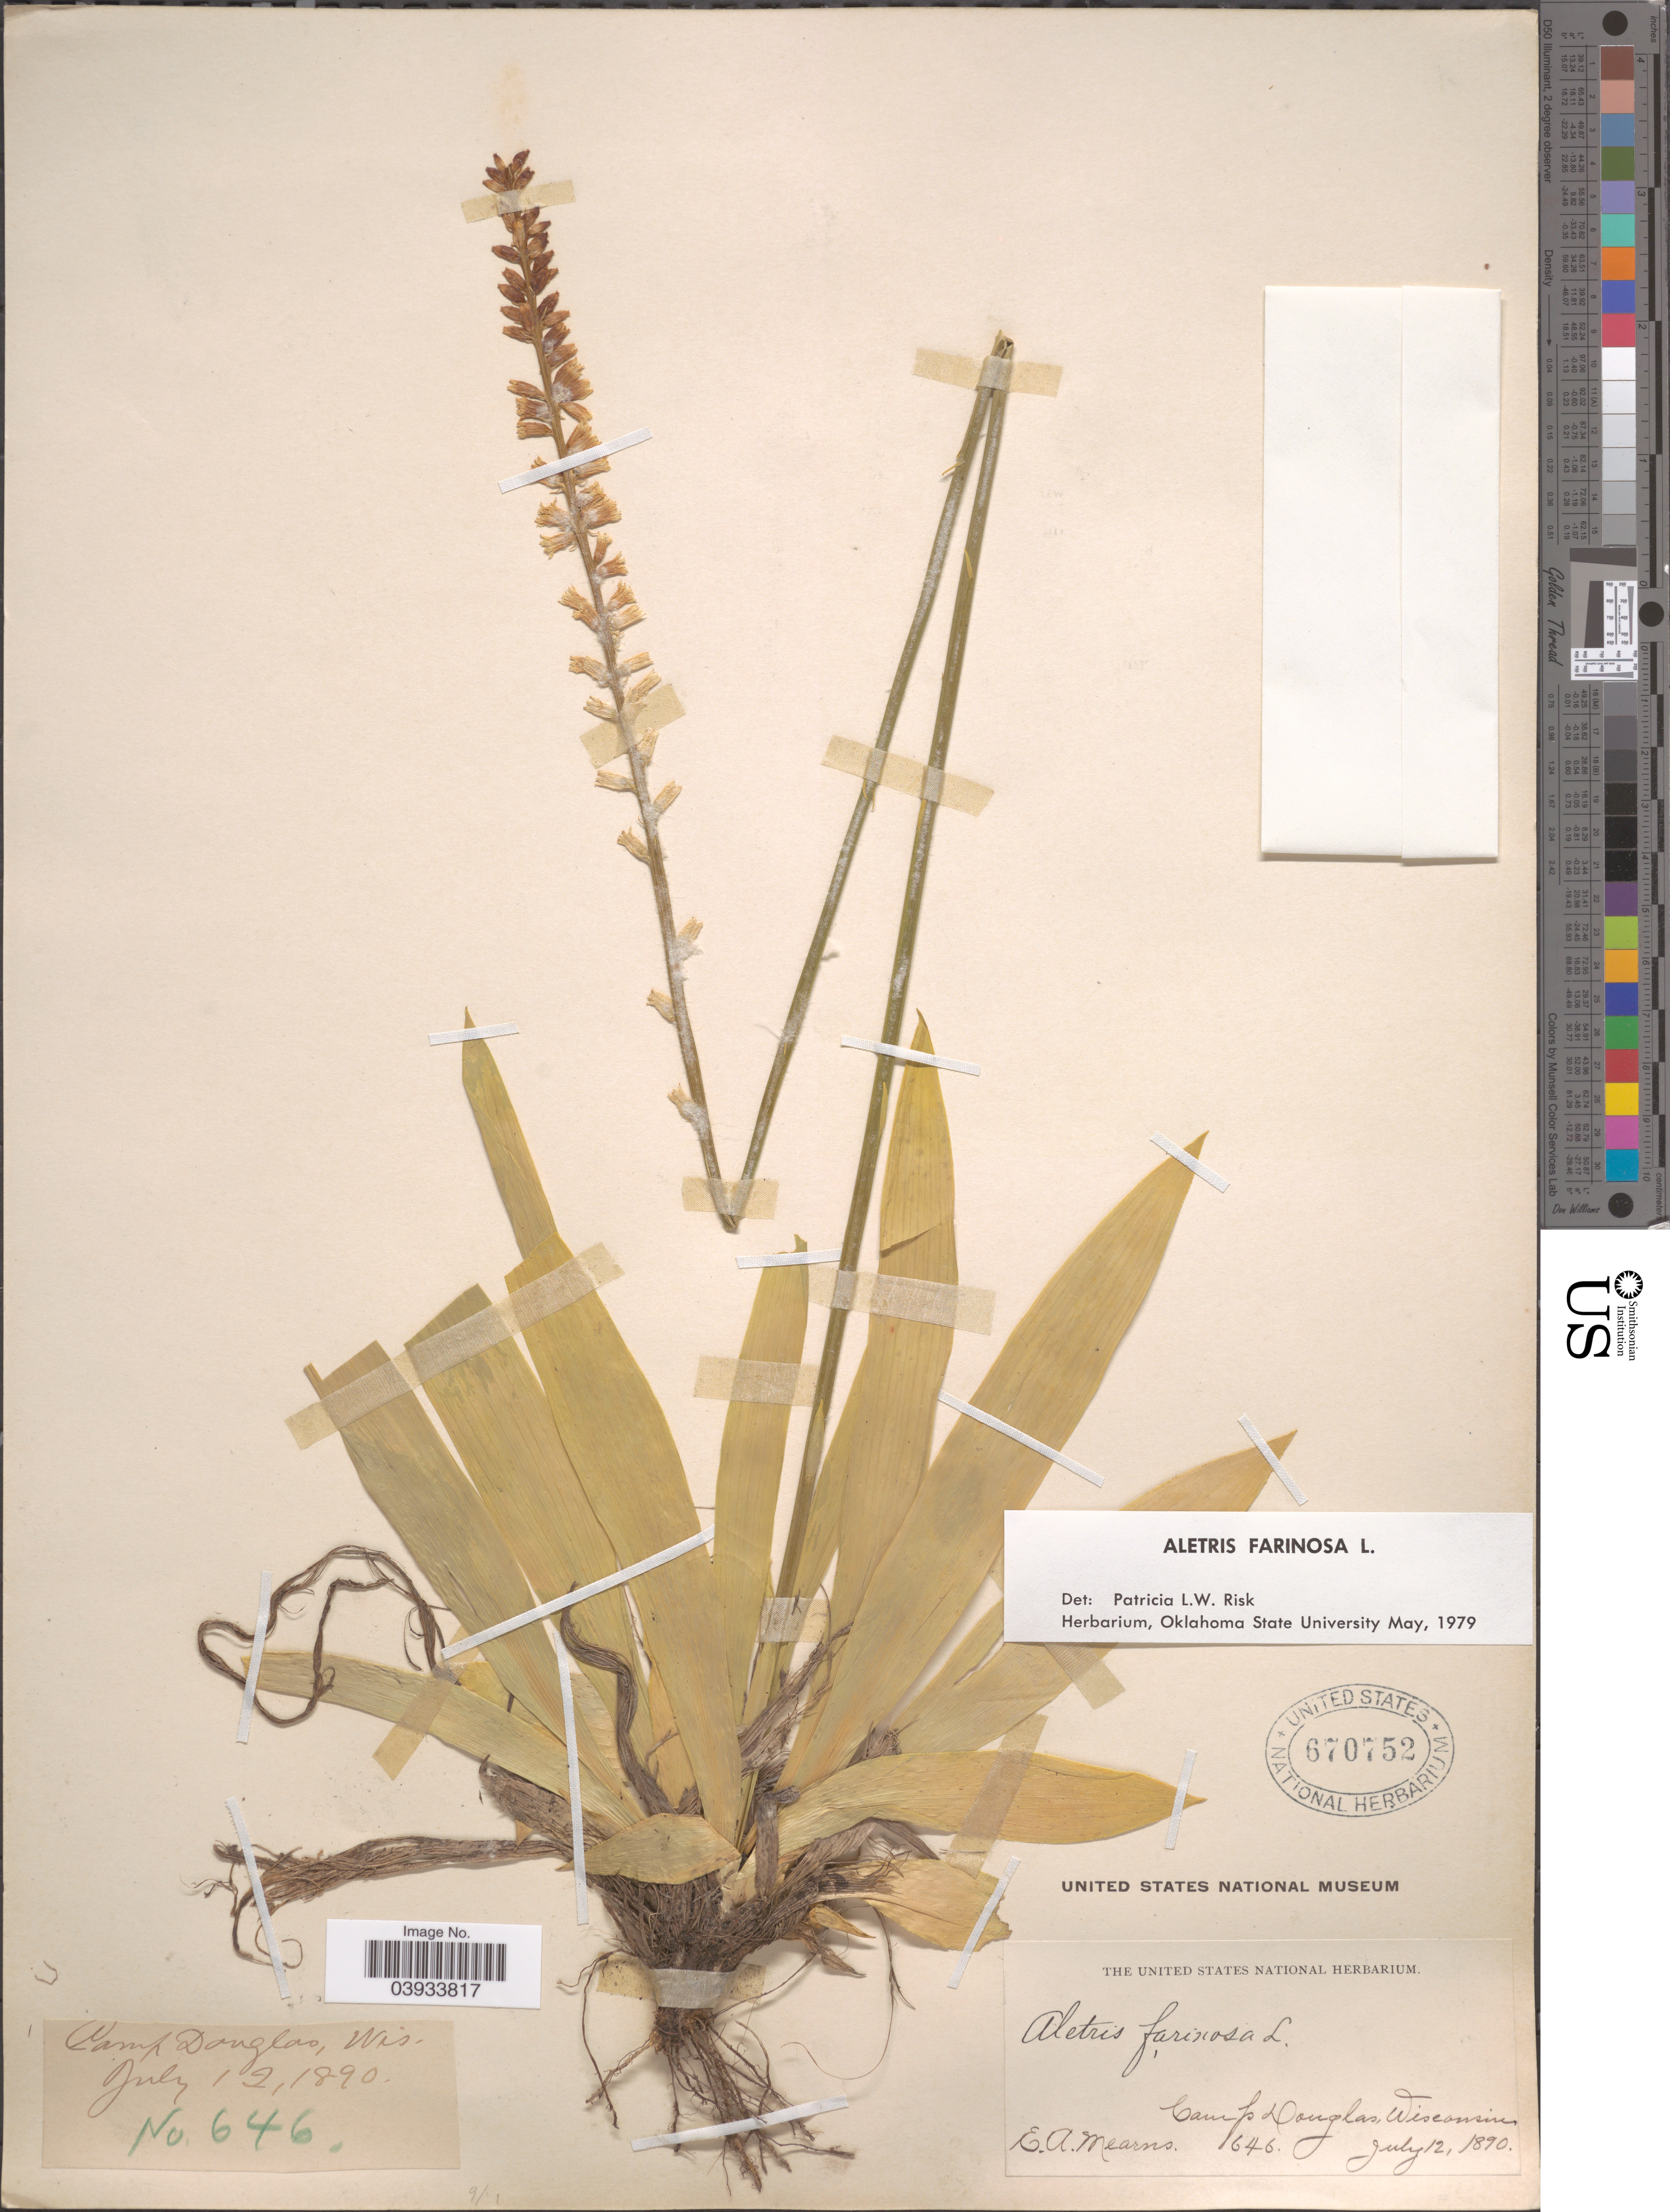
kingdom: Plantae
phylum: Tracheophyta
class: Liliopsida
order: Dioscoreales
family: Nartheciaceae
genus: Aletris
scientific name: Aletris farinosa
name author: L.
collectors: E. A. Mearns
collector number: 1646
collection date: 1890-07-12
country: United States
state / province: Wisconsin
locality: Camp Douglas.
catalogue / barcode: US 670752